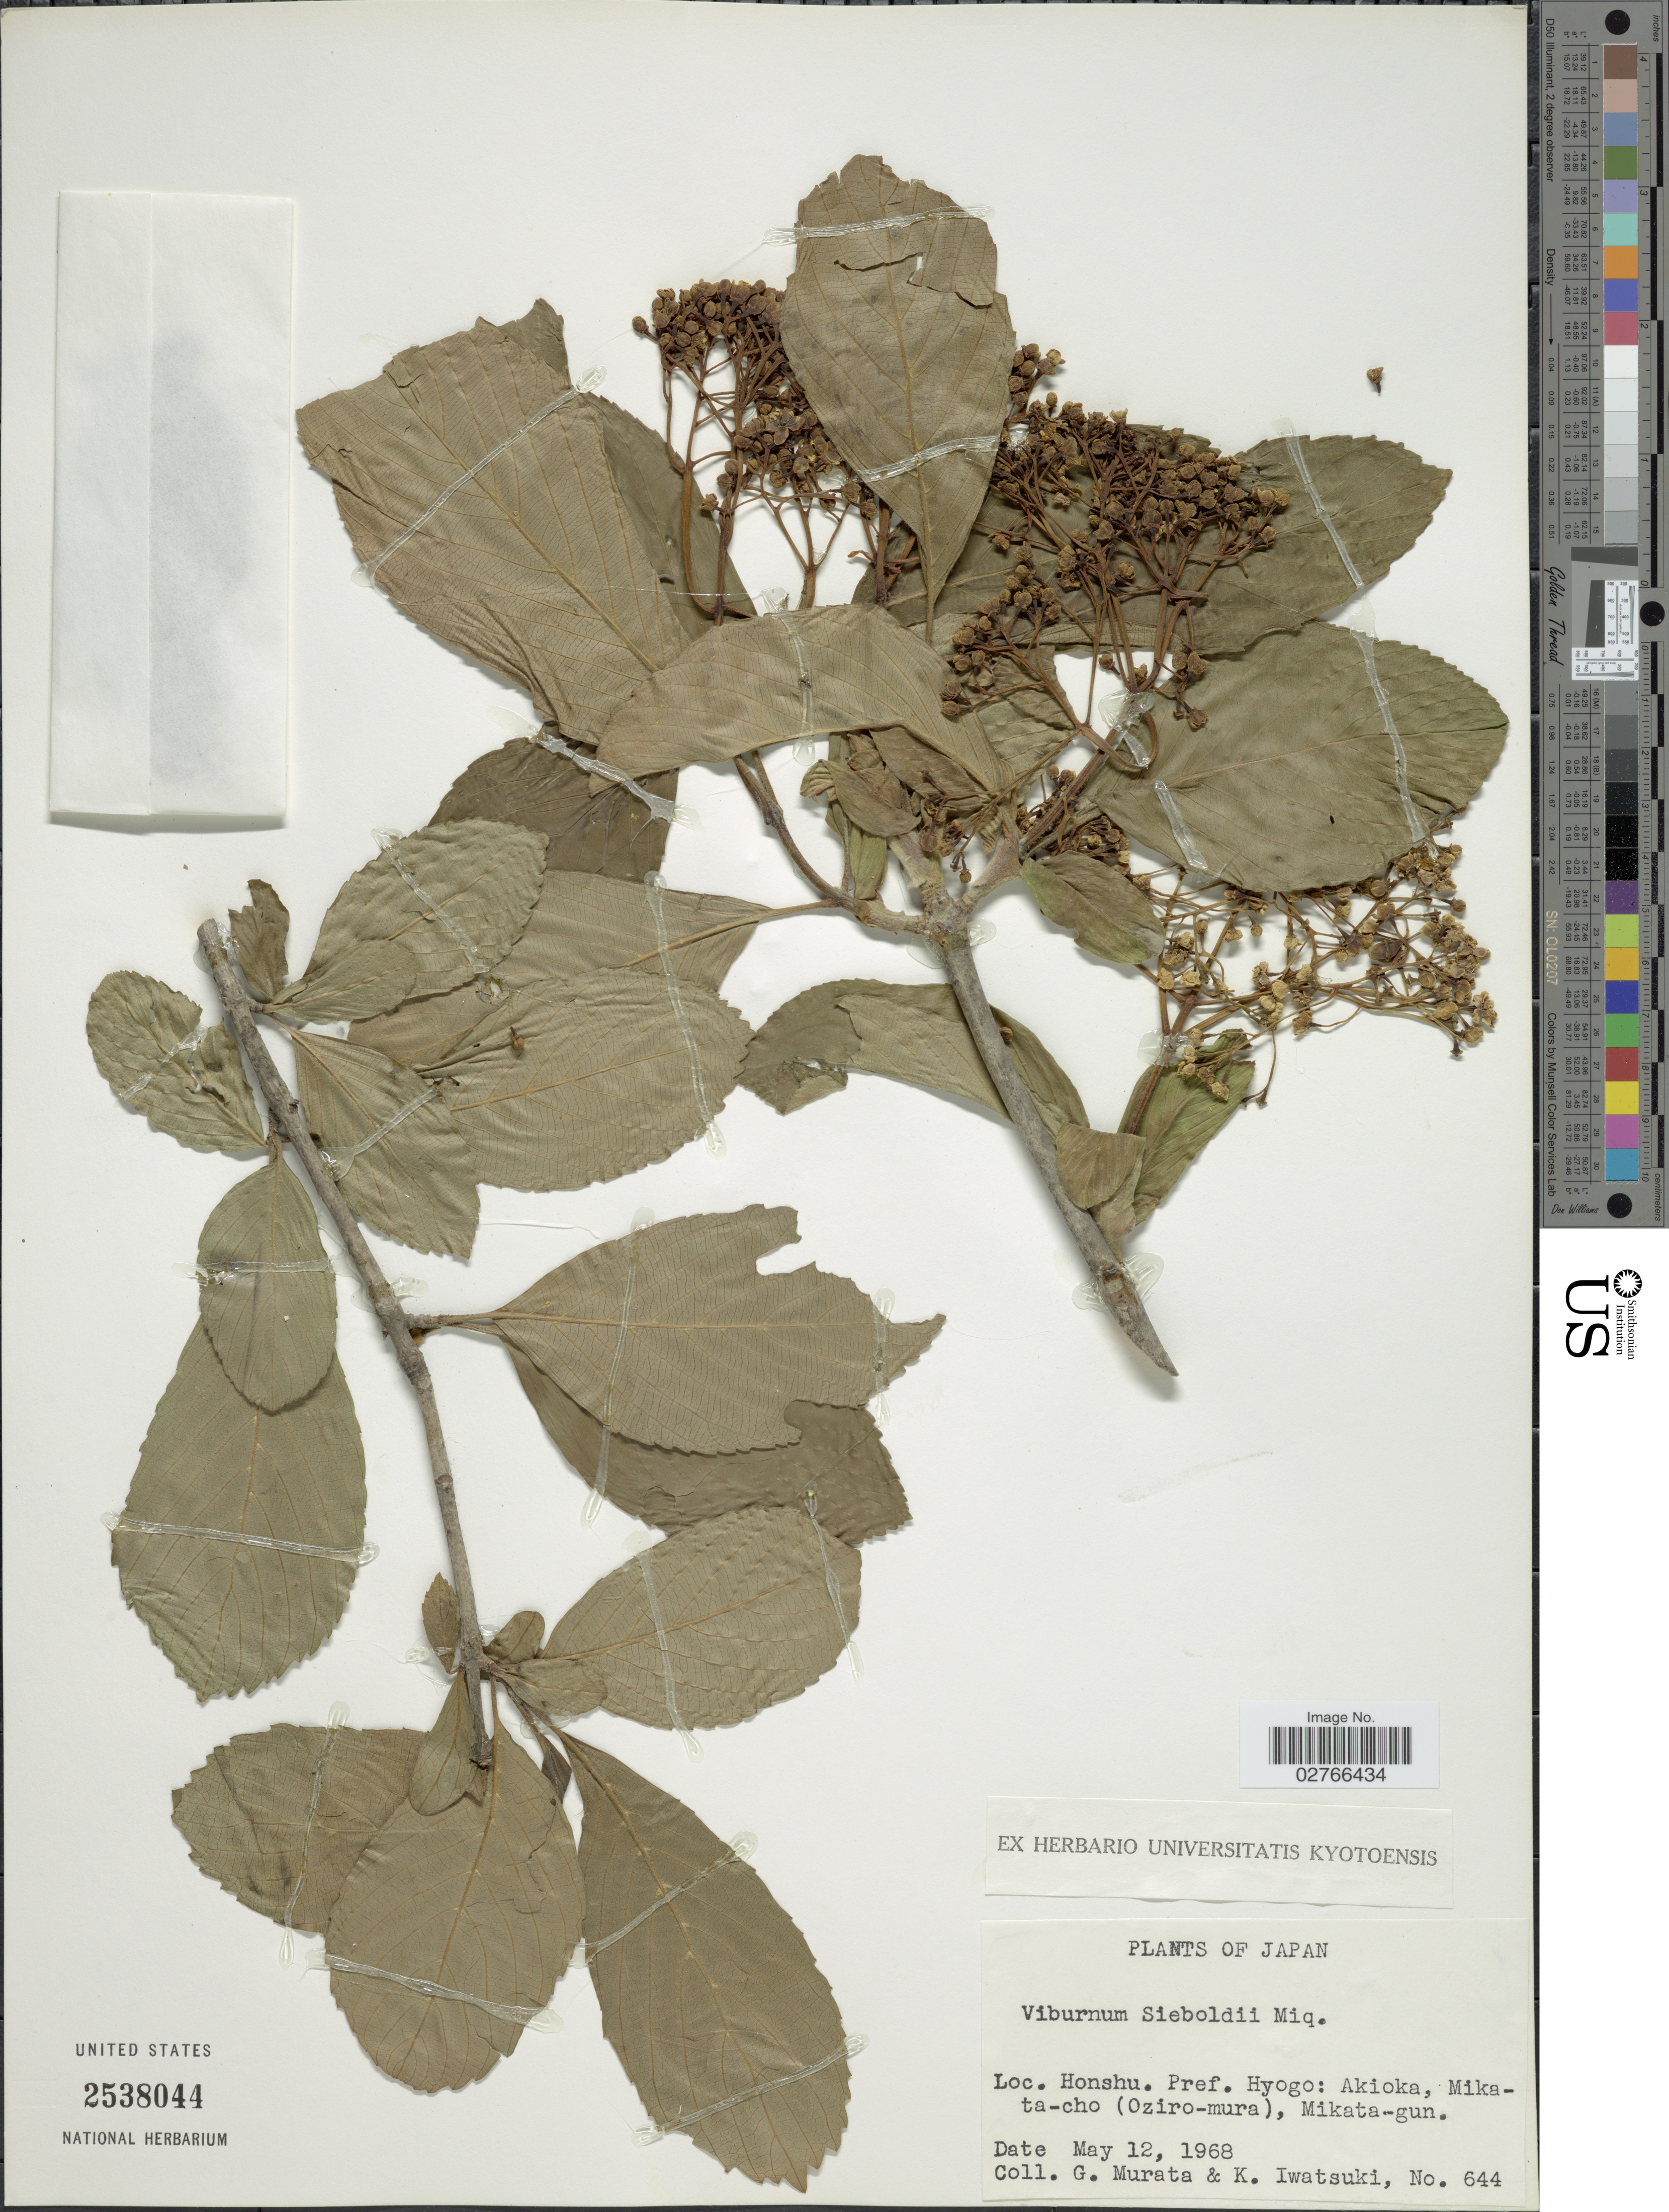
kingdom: Plantae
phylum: Tracheophyta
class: Magnoliopsida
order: Dipsacales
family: Viburnaceae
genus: Viburnum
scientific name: Viburnum sieboldii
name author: Miq.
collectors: G. Murata & K. Iwatsuki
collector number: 644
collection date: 1968-05-12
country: Japan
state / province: Hyogo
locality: Honshu, Pref. Hyogo: Akioka, Mikata-cho (Oziro-mura), Mikata-gun.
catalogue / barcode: US 2538044